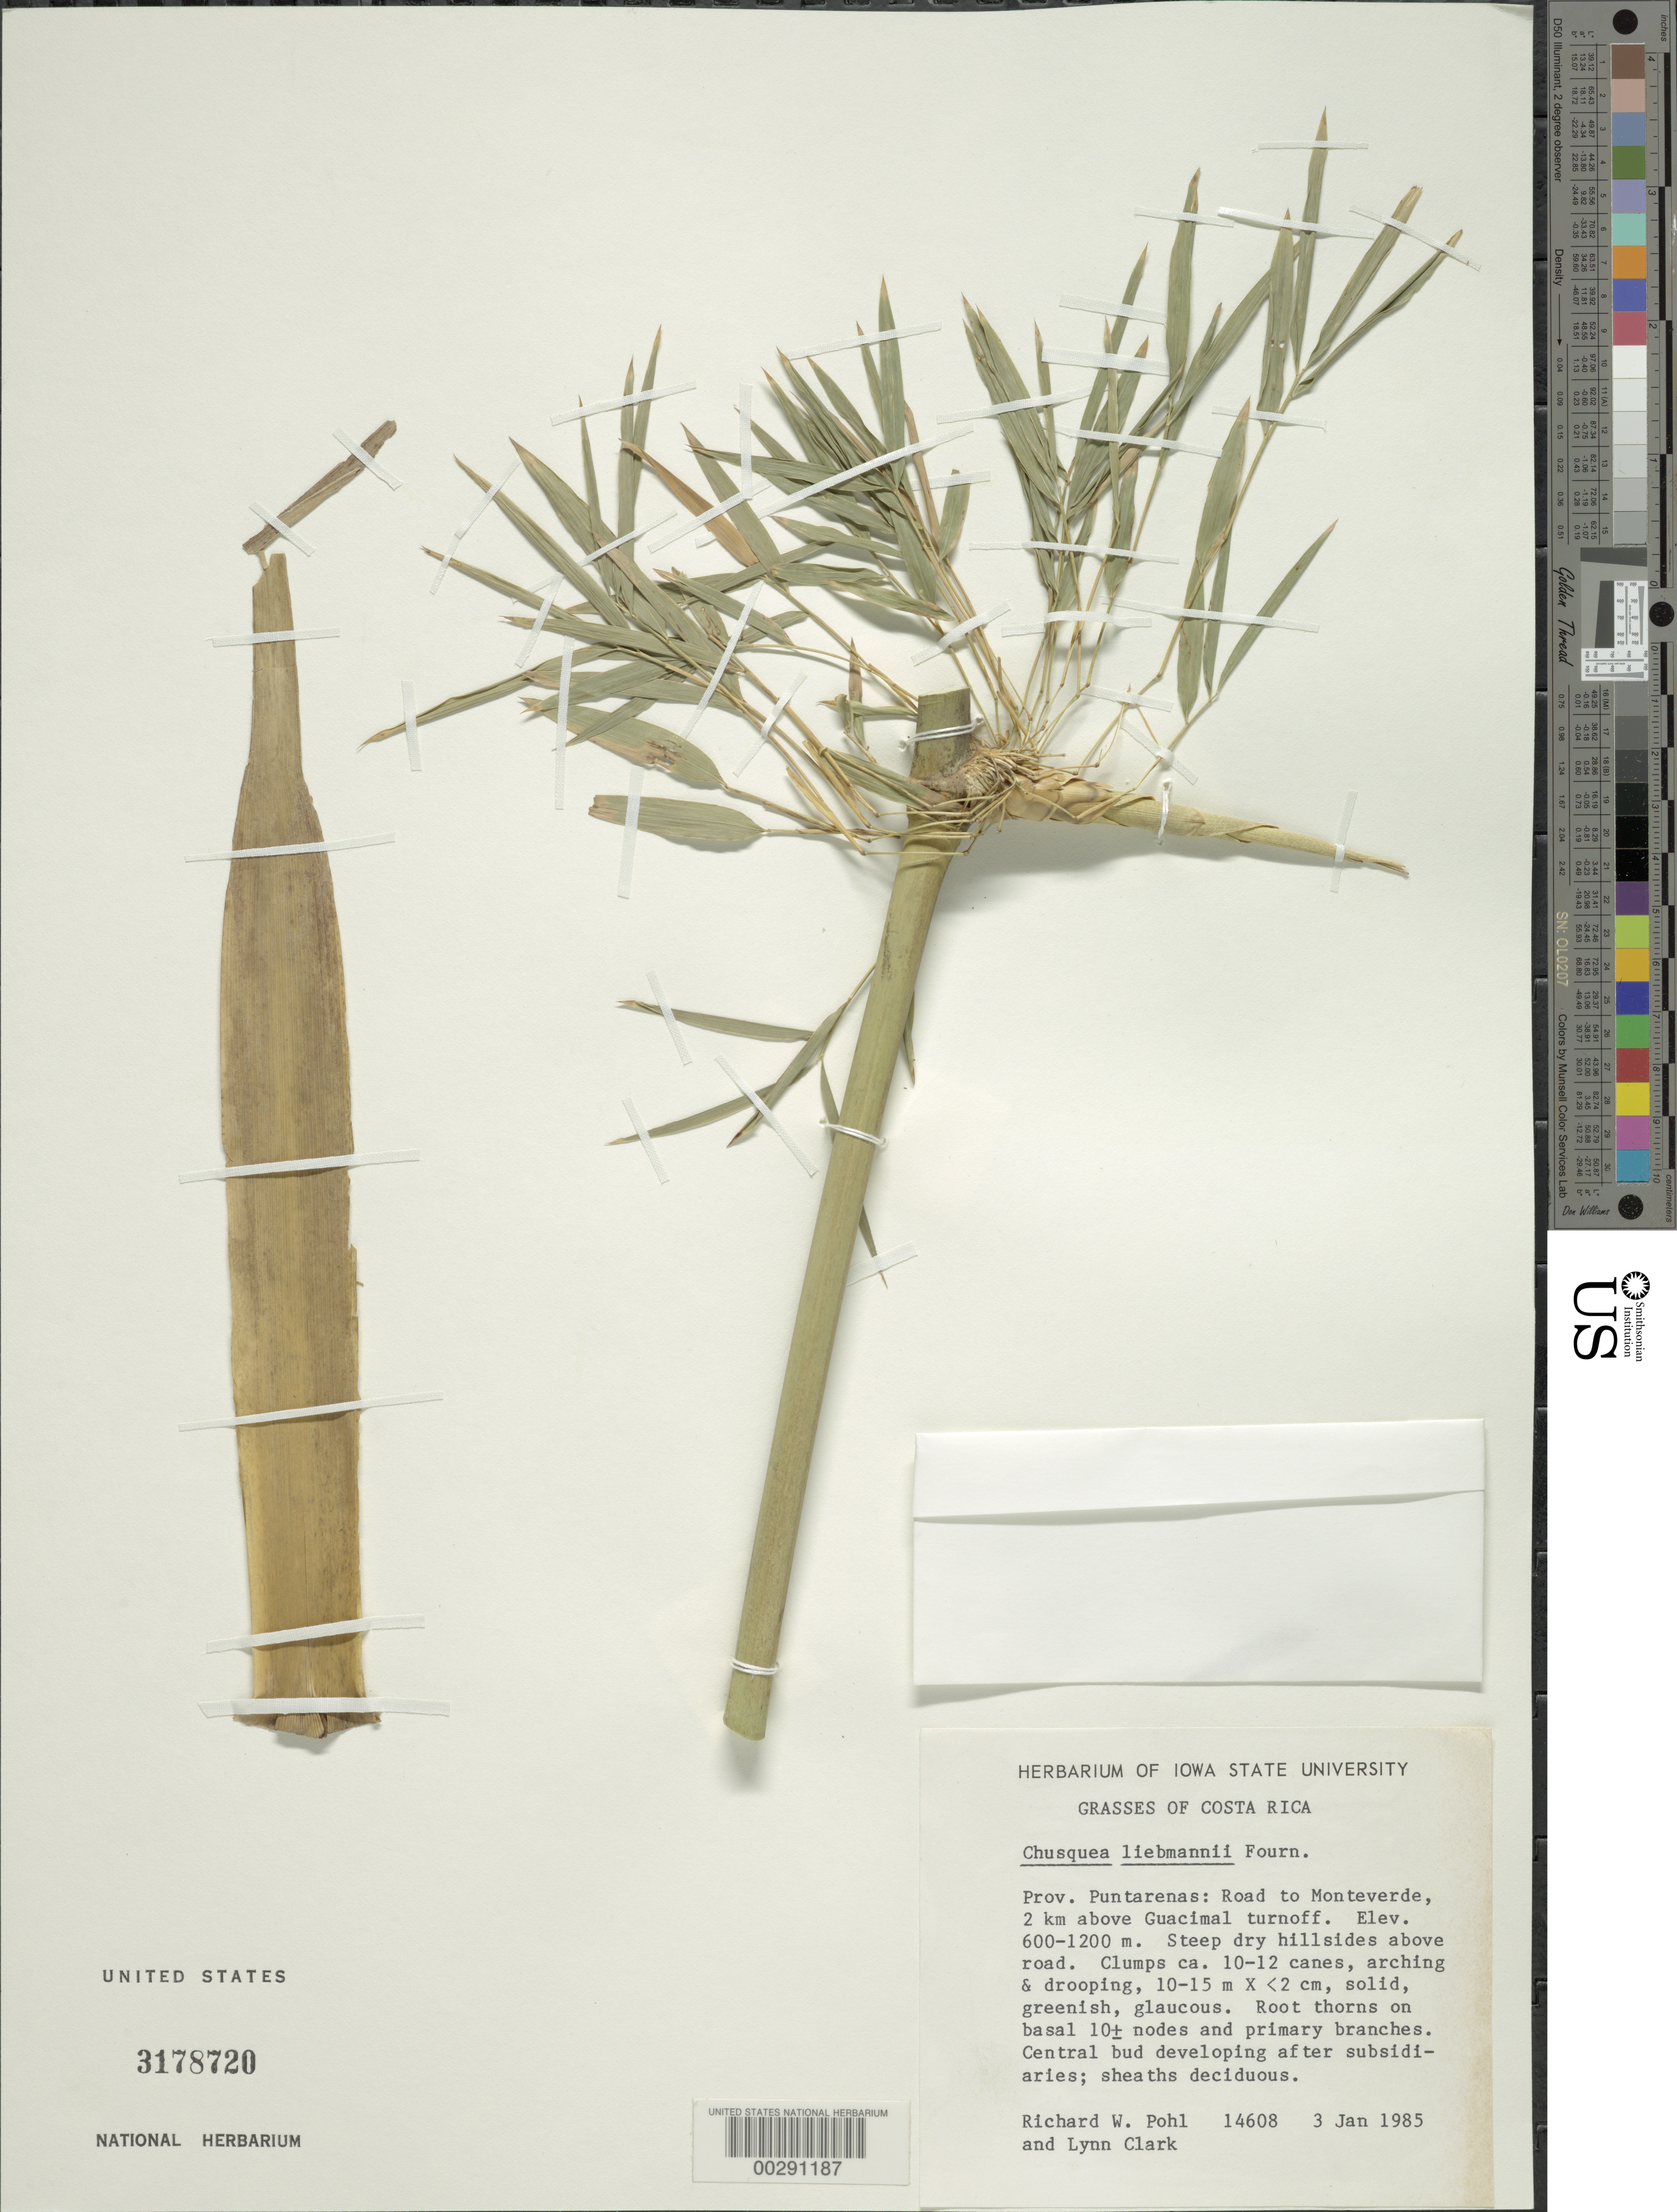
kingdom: Plantae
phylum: Tracheophyta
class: Liliopsida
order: Poales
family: Poaceae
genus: Chusquea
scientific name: Chusquea liebmannii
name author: E. Fourn.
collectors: R. W. Pohl & L. G. Clark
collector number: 14608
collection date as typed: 03 Jan 1985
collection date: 1985-01-03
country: Costa Rica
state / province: Puntarenas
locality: Road to monteverde, 2 km above guacimal turnoff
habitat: Steep dry hillsides above road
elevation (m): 600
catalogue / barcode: US 3178720